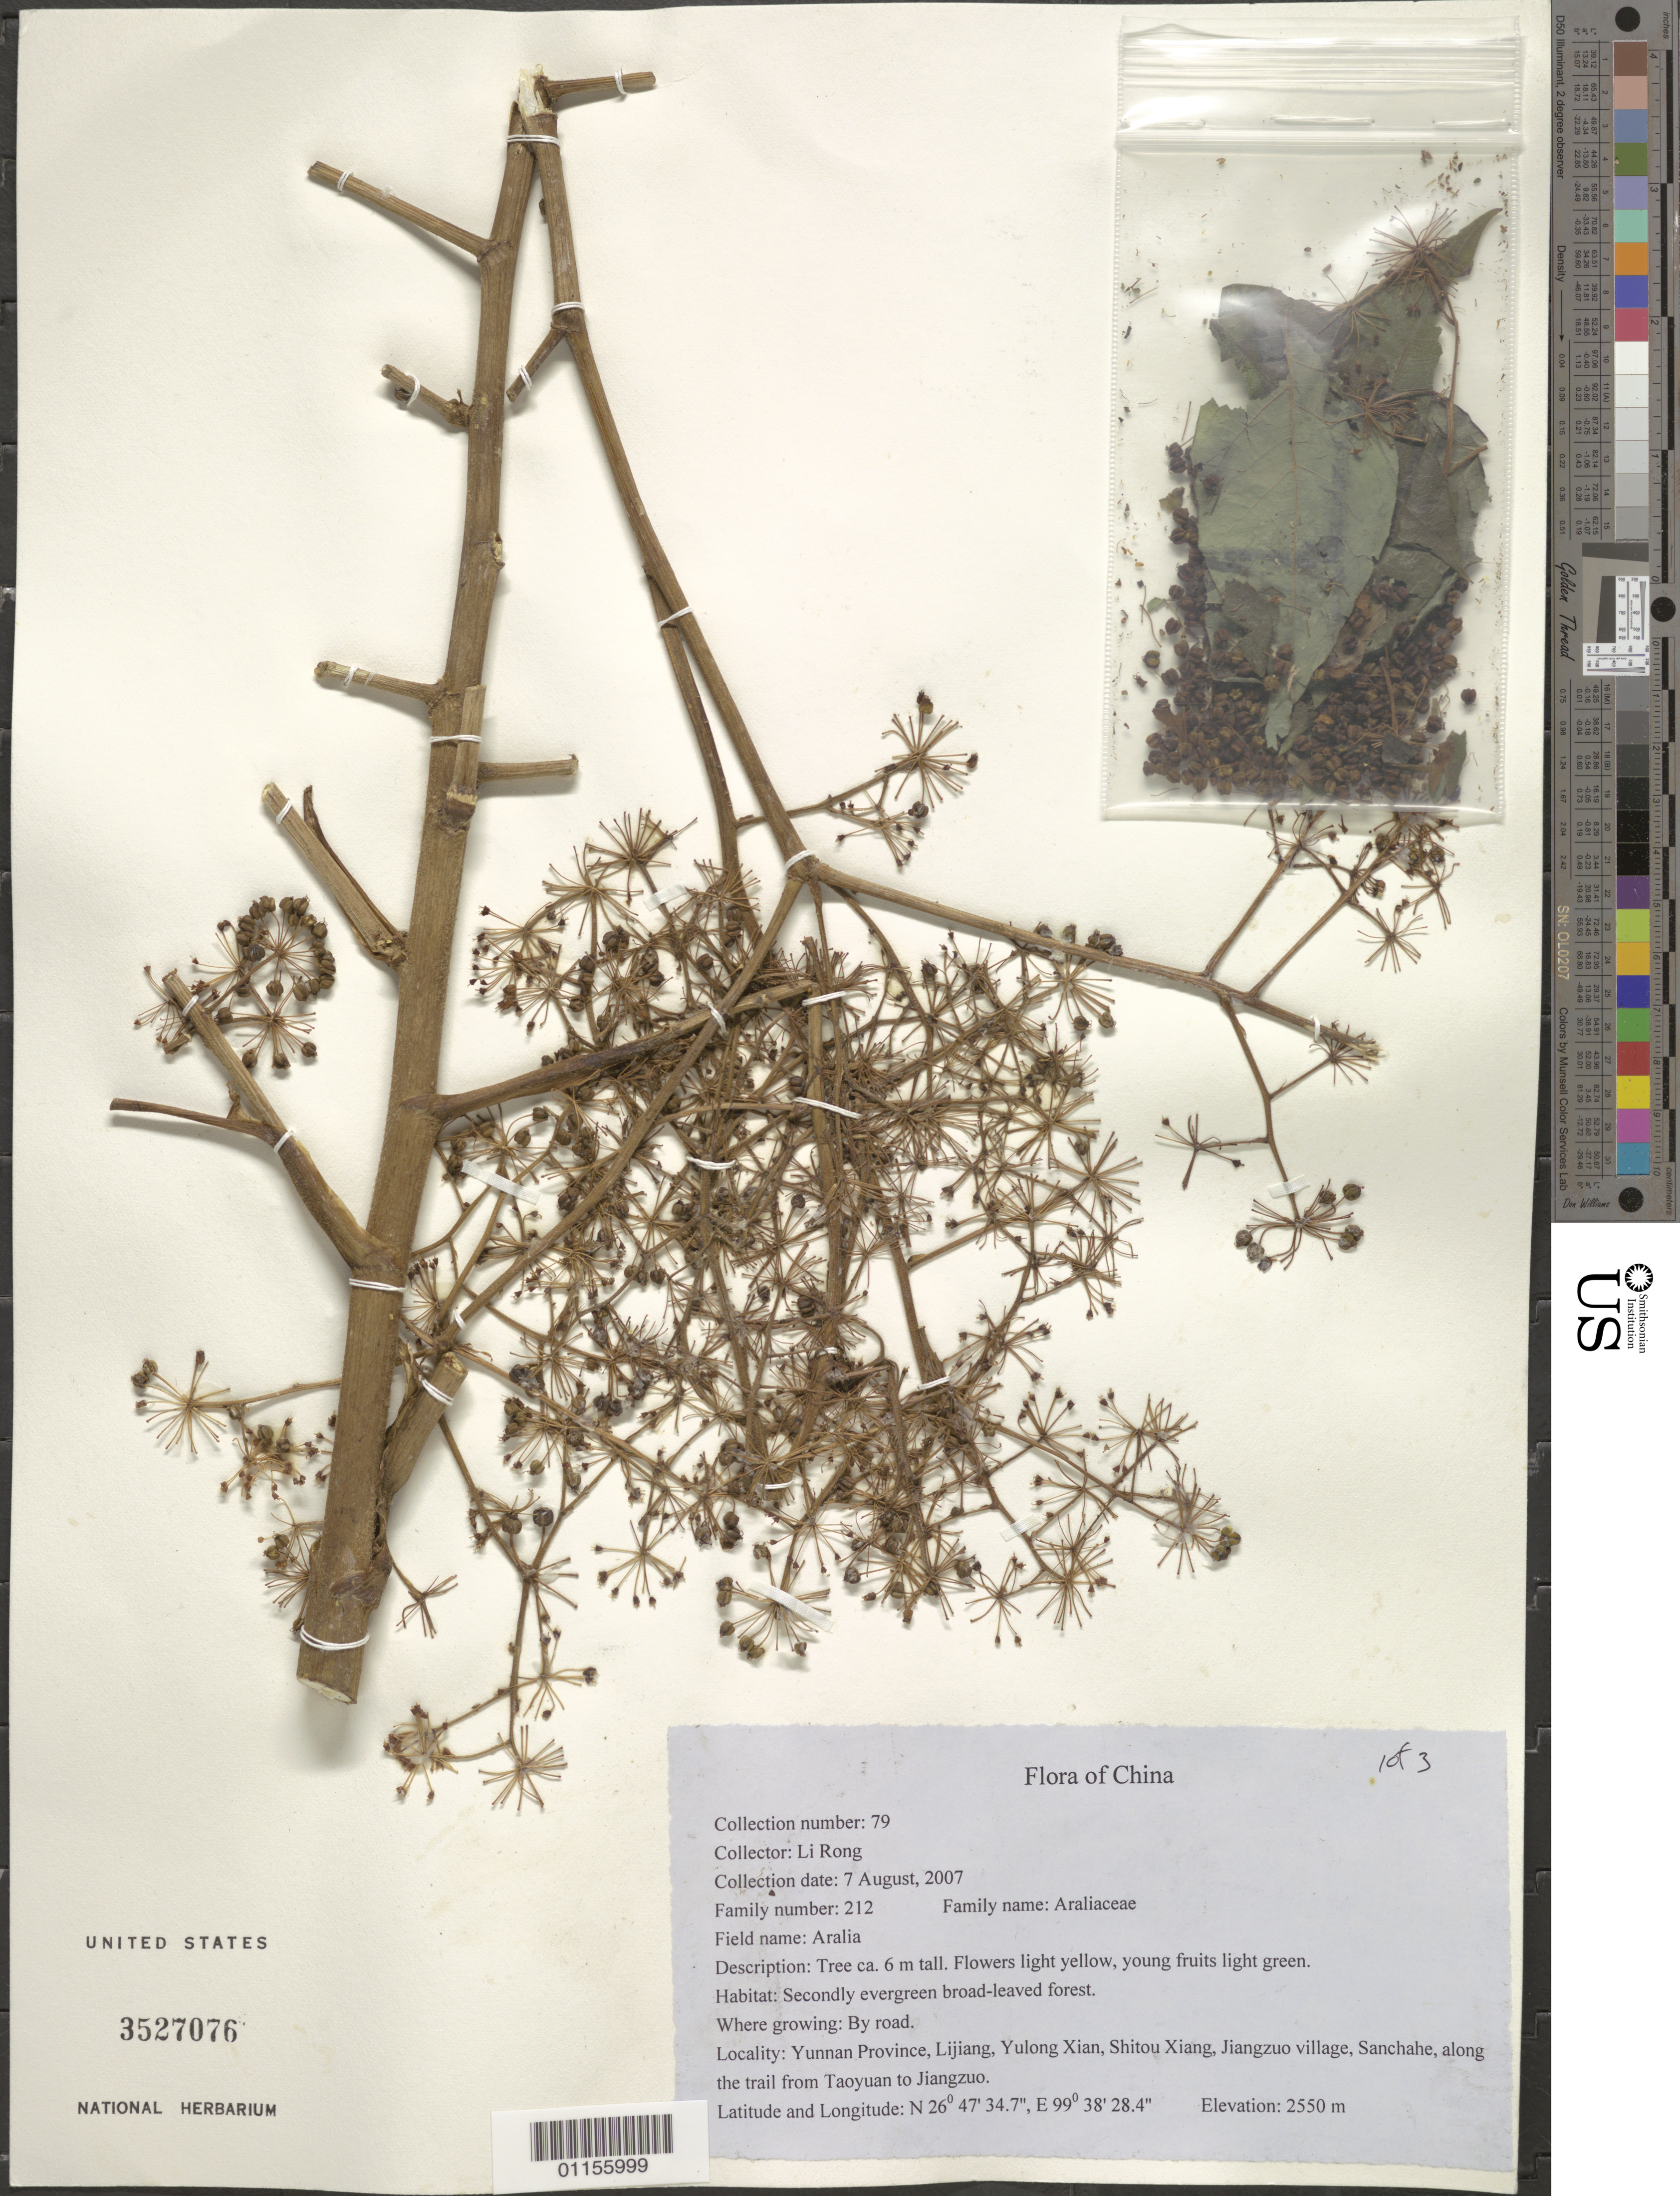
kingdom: Plantae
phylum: Tracheophyta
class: Magnoliopsida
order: Apiales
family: Araliaceae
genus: Aralia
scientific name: Aralia sp.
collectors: R. Li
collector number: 79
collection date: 2007-08-07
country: China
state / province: Yunnan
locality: Lijiang, Yulong Xian, Shitou Xiang, Jiangzuo village, Sanchahe, along the trail from Taoyuan to Jiangzuo.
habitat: Tree, growing in the secondary evergreen broad-leaved forest. By road.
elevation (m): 2550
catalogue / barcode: US 3527076